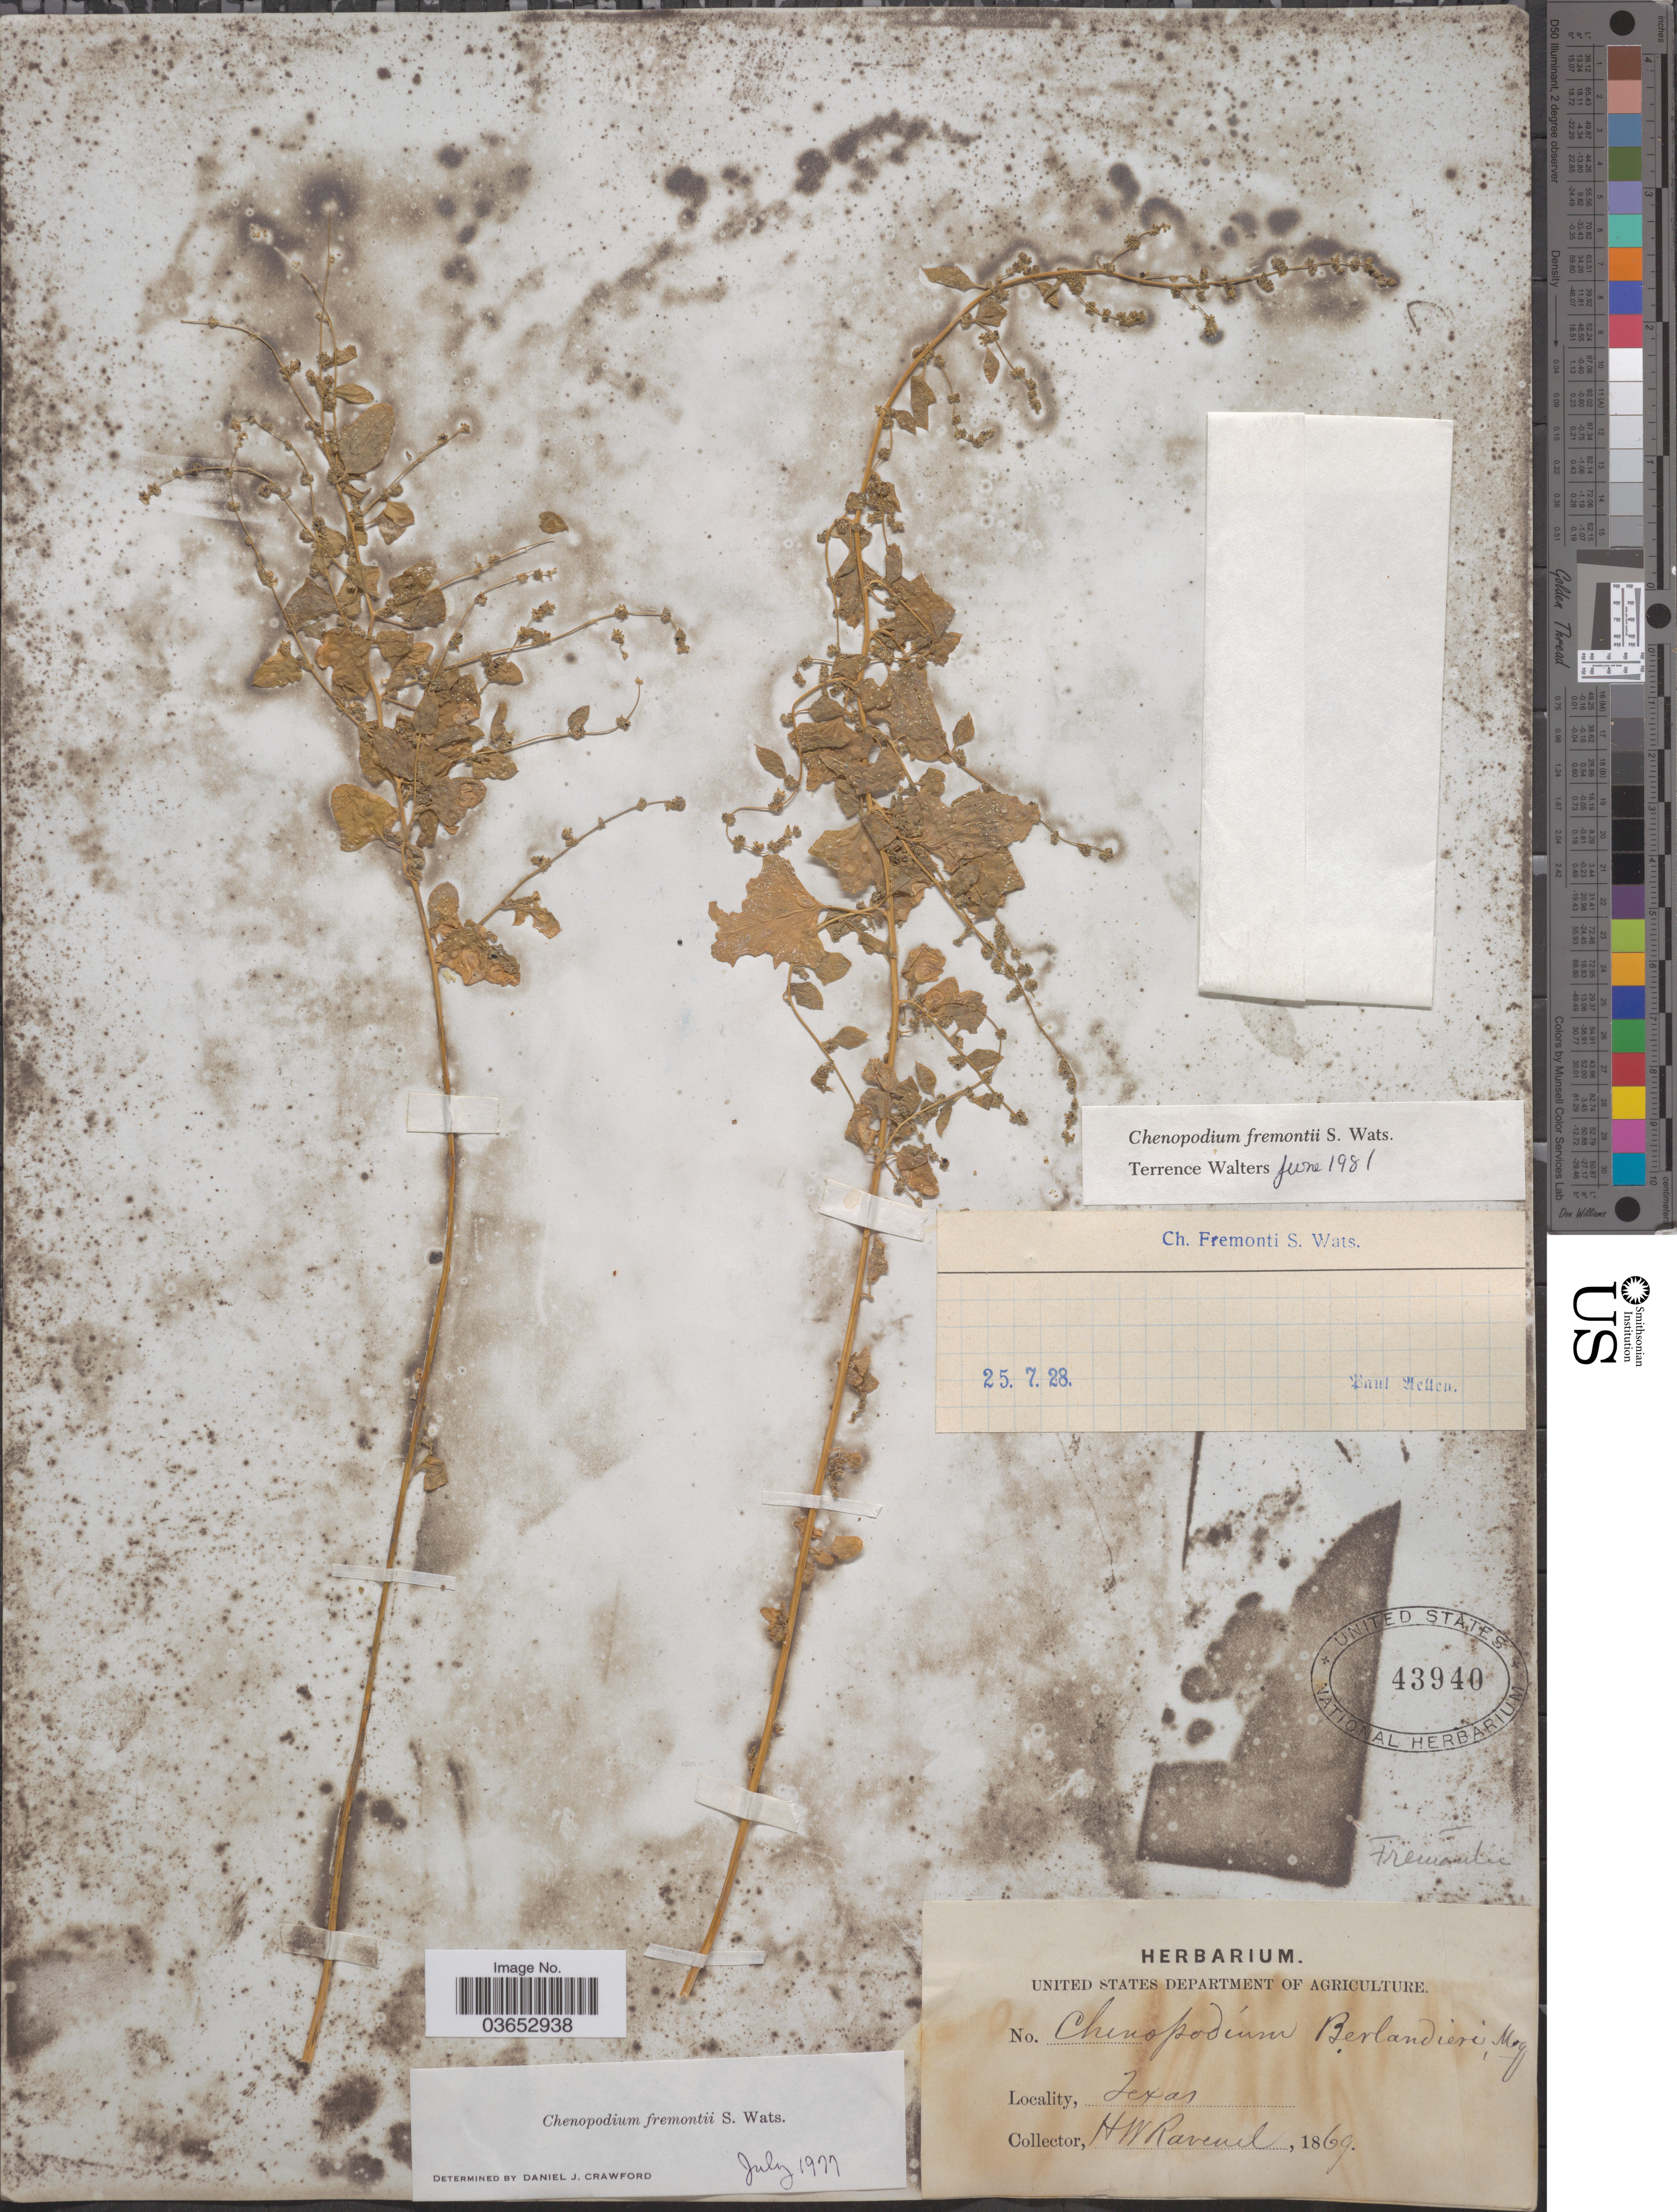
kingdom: Plantae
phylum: Tracheophyta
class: Magnoliopsida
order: Caryophyllales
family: Amaranthaceae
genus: Chenopodium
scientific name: Chenopodium fremontii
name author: S. Watson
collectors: H. Ravenel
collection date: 1869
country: United States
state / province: Texas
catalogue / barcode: US 43940